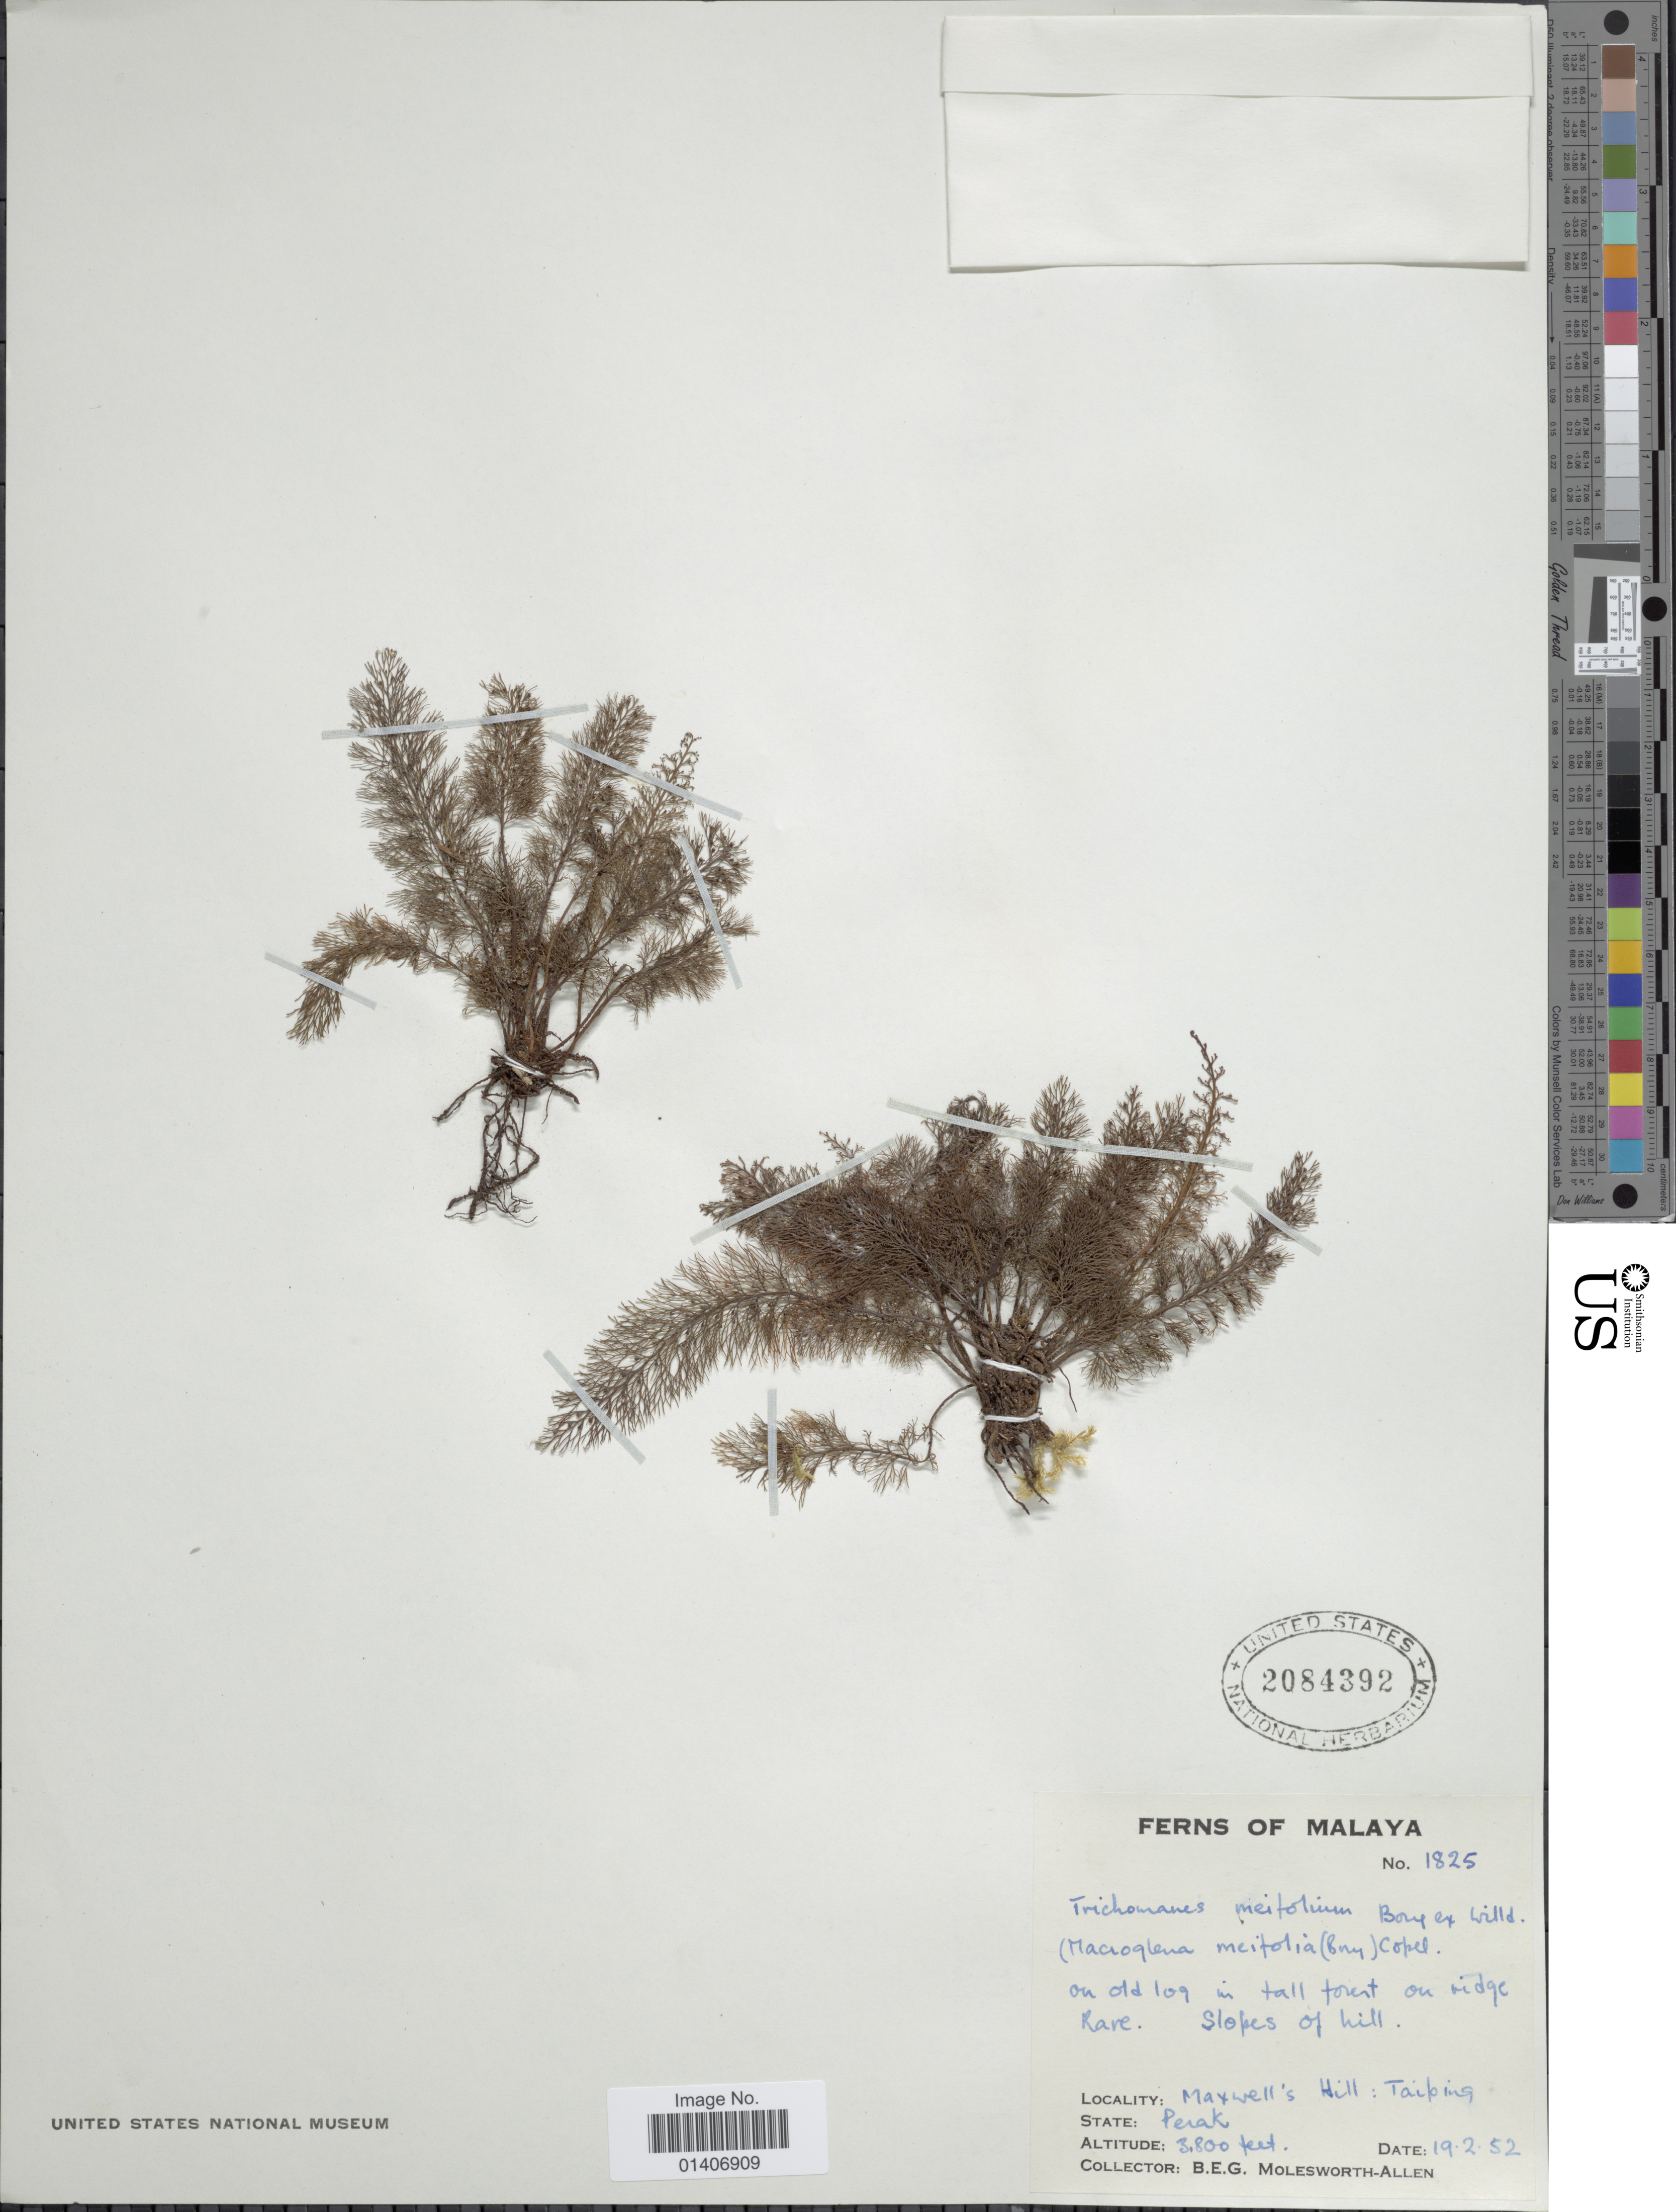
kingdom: Plantae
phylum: Tracheophyta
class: Polypodiopsida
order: Hymenophyllales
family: Hymenophyllaceae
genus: Abrodictyum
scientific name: Abrodictyum meifolium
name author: (Bory) Ebihara & K. Iwats.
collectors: B. E. G. Molesworth-Allen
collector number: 1825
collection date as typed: Transcribed d/m/y: 19/2/52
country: Malaysia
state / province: Perak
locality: Malaya, on old log in tall forest on ridge rare, slopes of hill, Maxwell'd Hill: Taiping, Perak state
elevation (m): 1158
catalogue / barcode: US 2084392